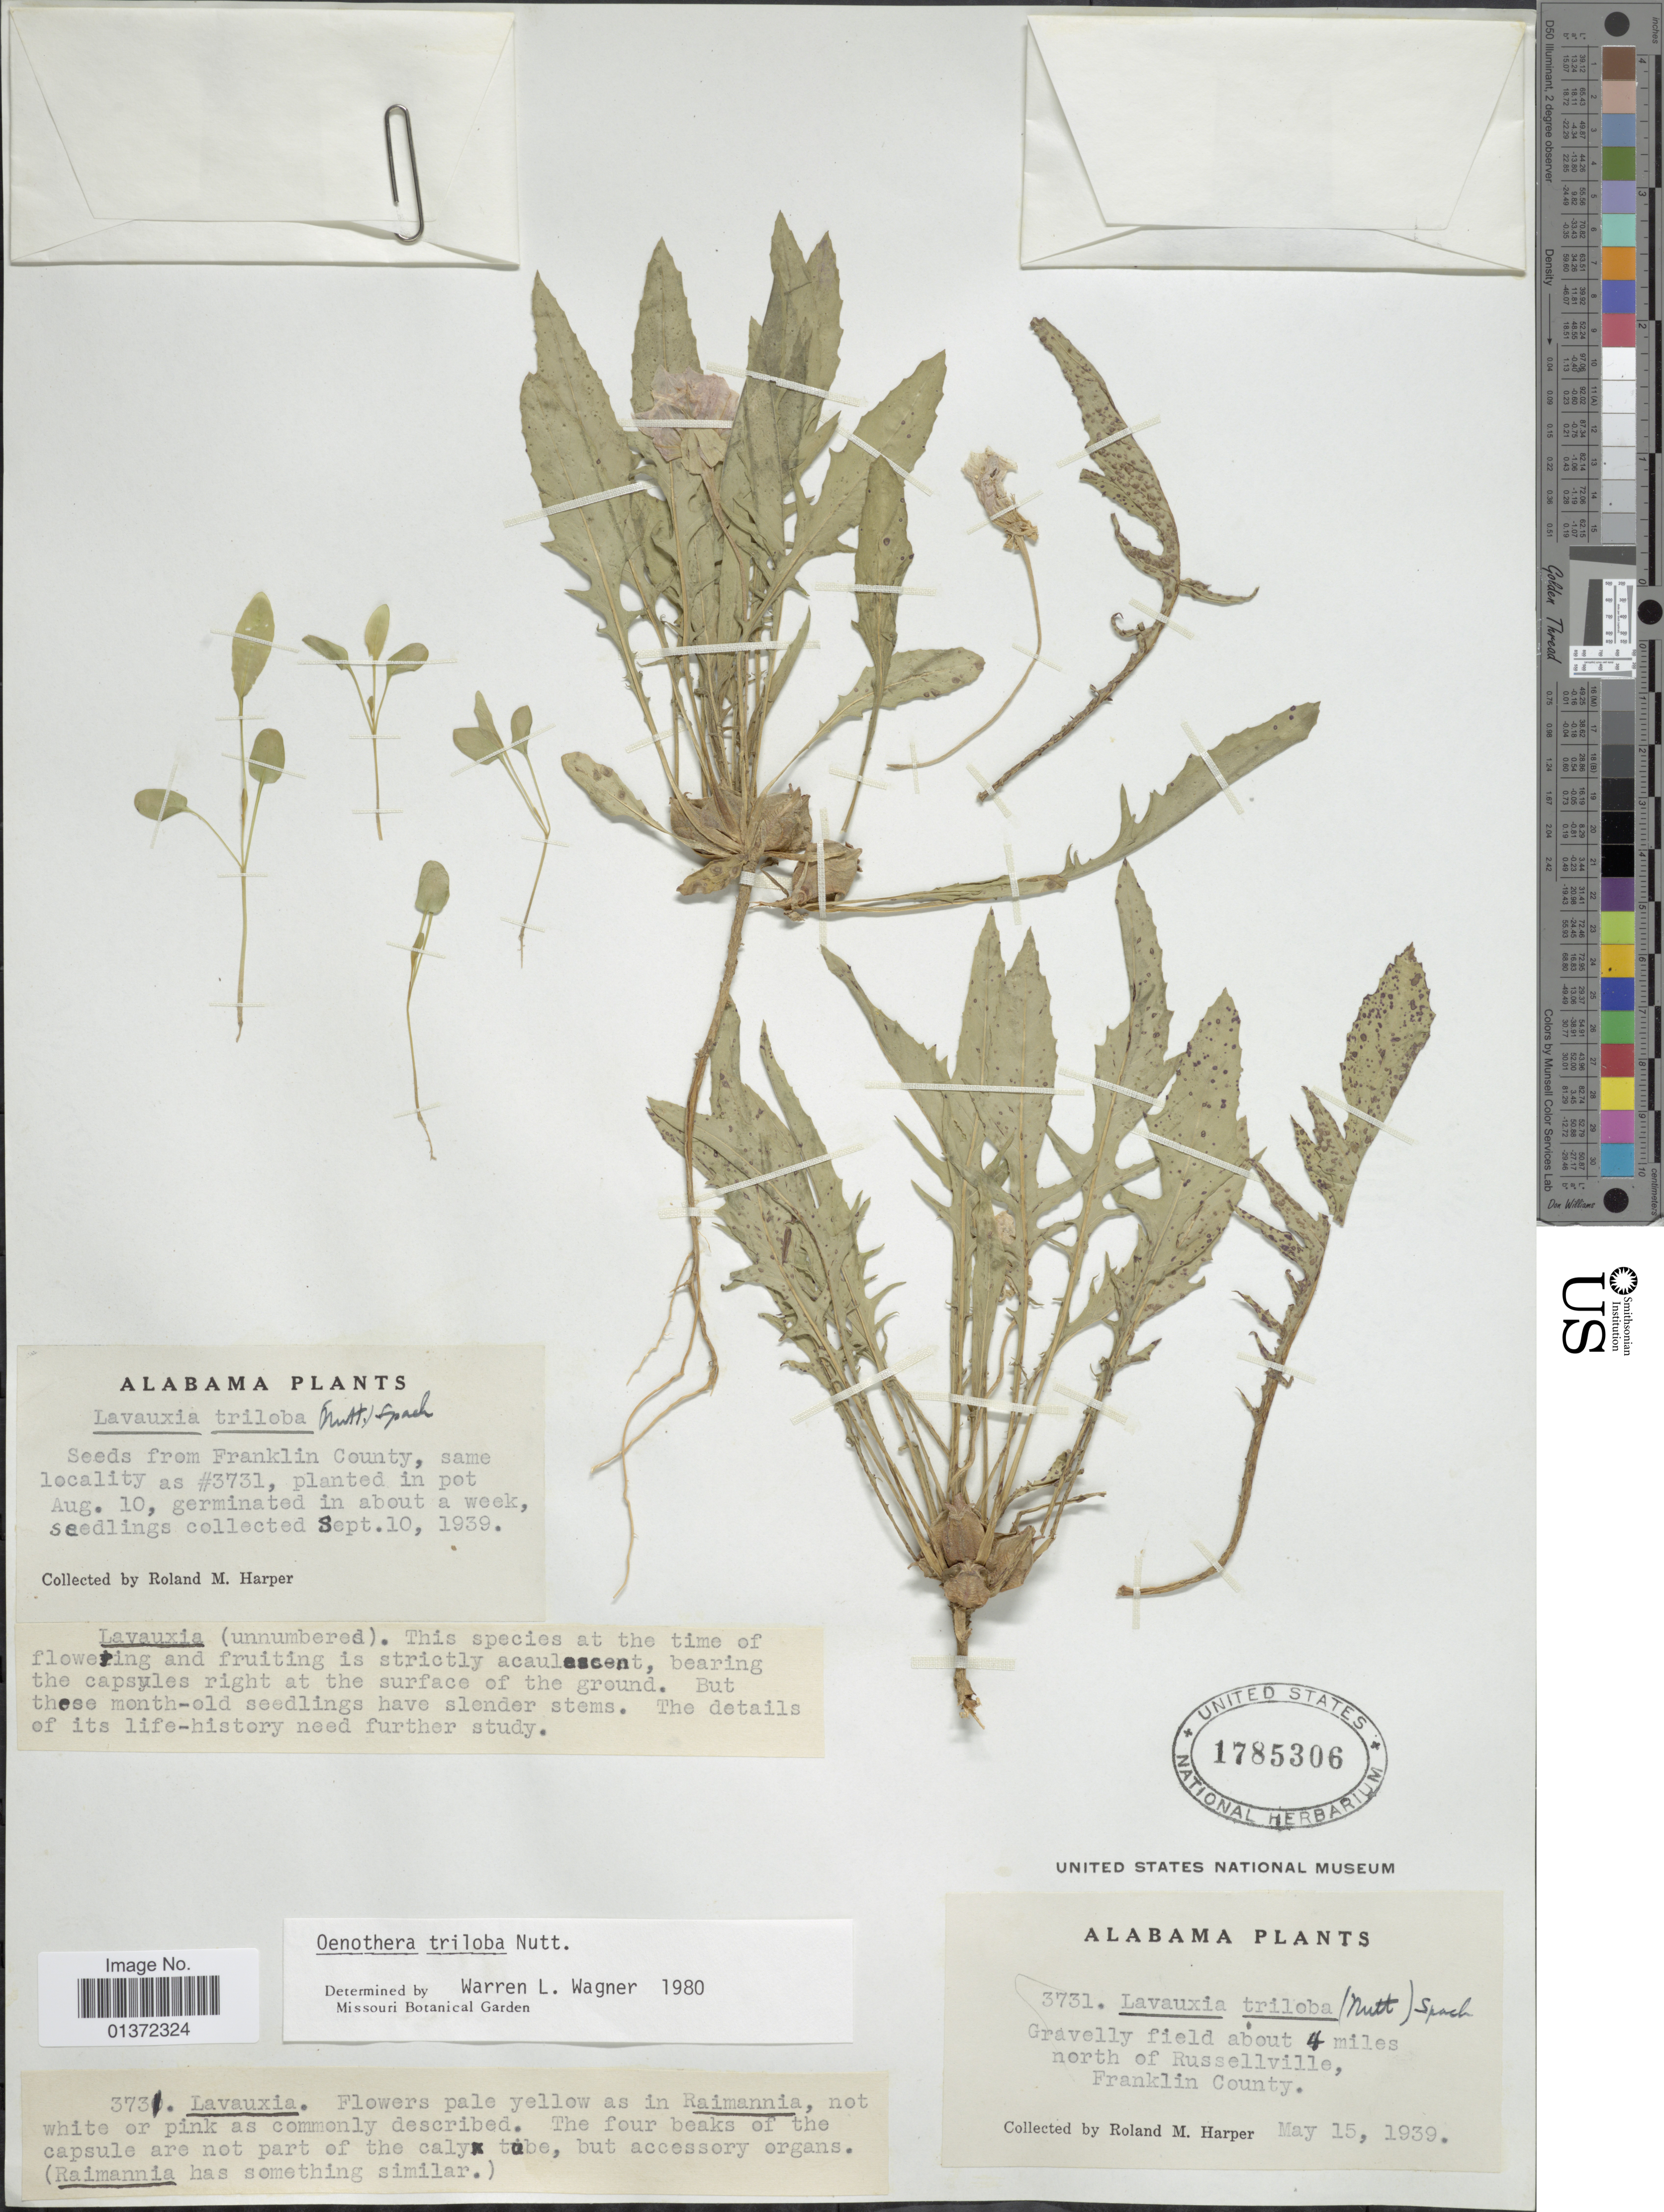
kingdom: Plantae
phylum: Tracheophyta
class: Magnoliopsida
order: Myrtales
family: Onagraceae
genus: Oenothera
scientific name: Oenothera triloba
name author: Nutt.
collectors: R. M. Harper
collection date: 1939-09-10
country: United States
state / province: Alabama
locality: Seeds from Franklin County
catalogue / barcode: US 1785306